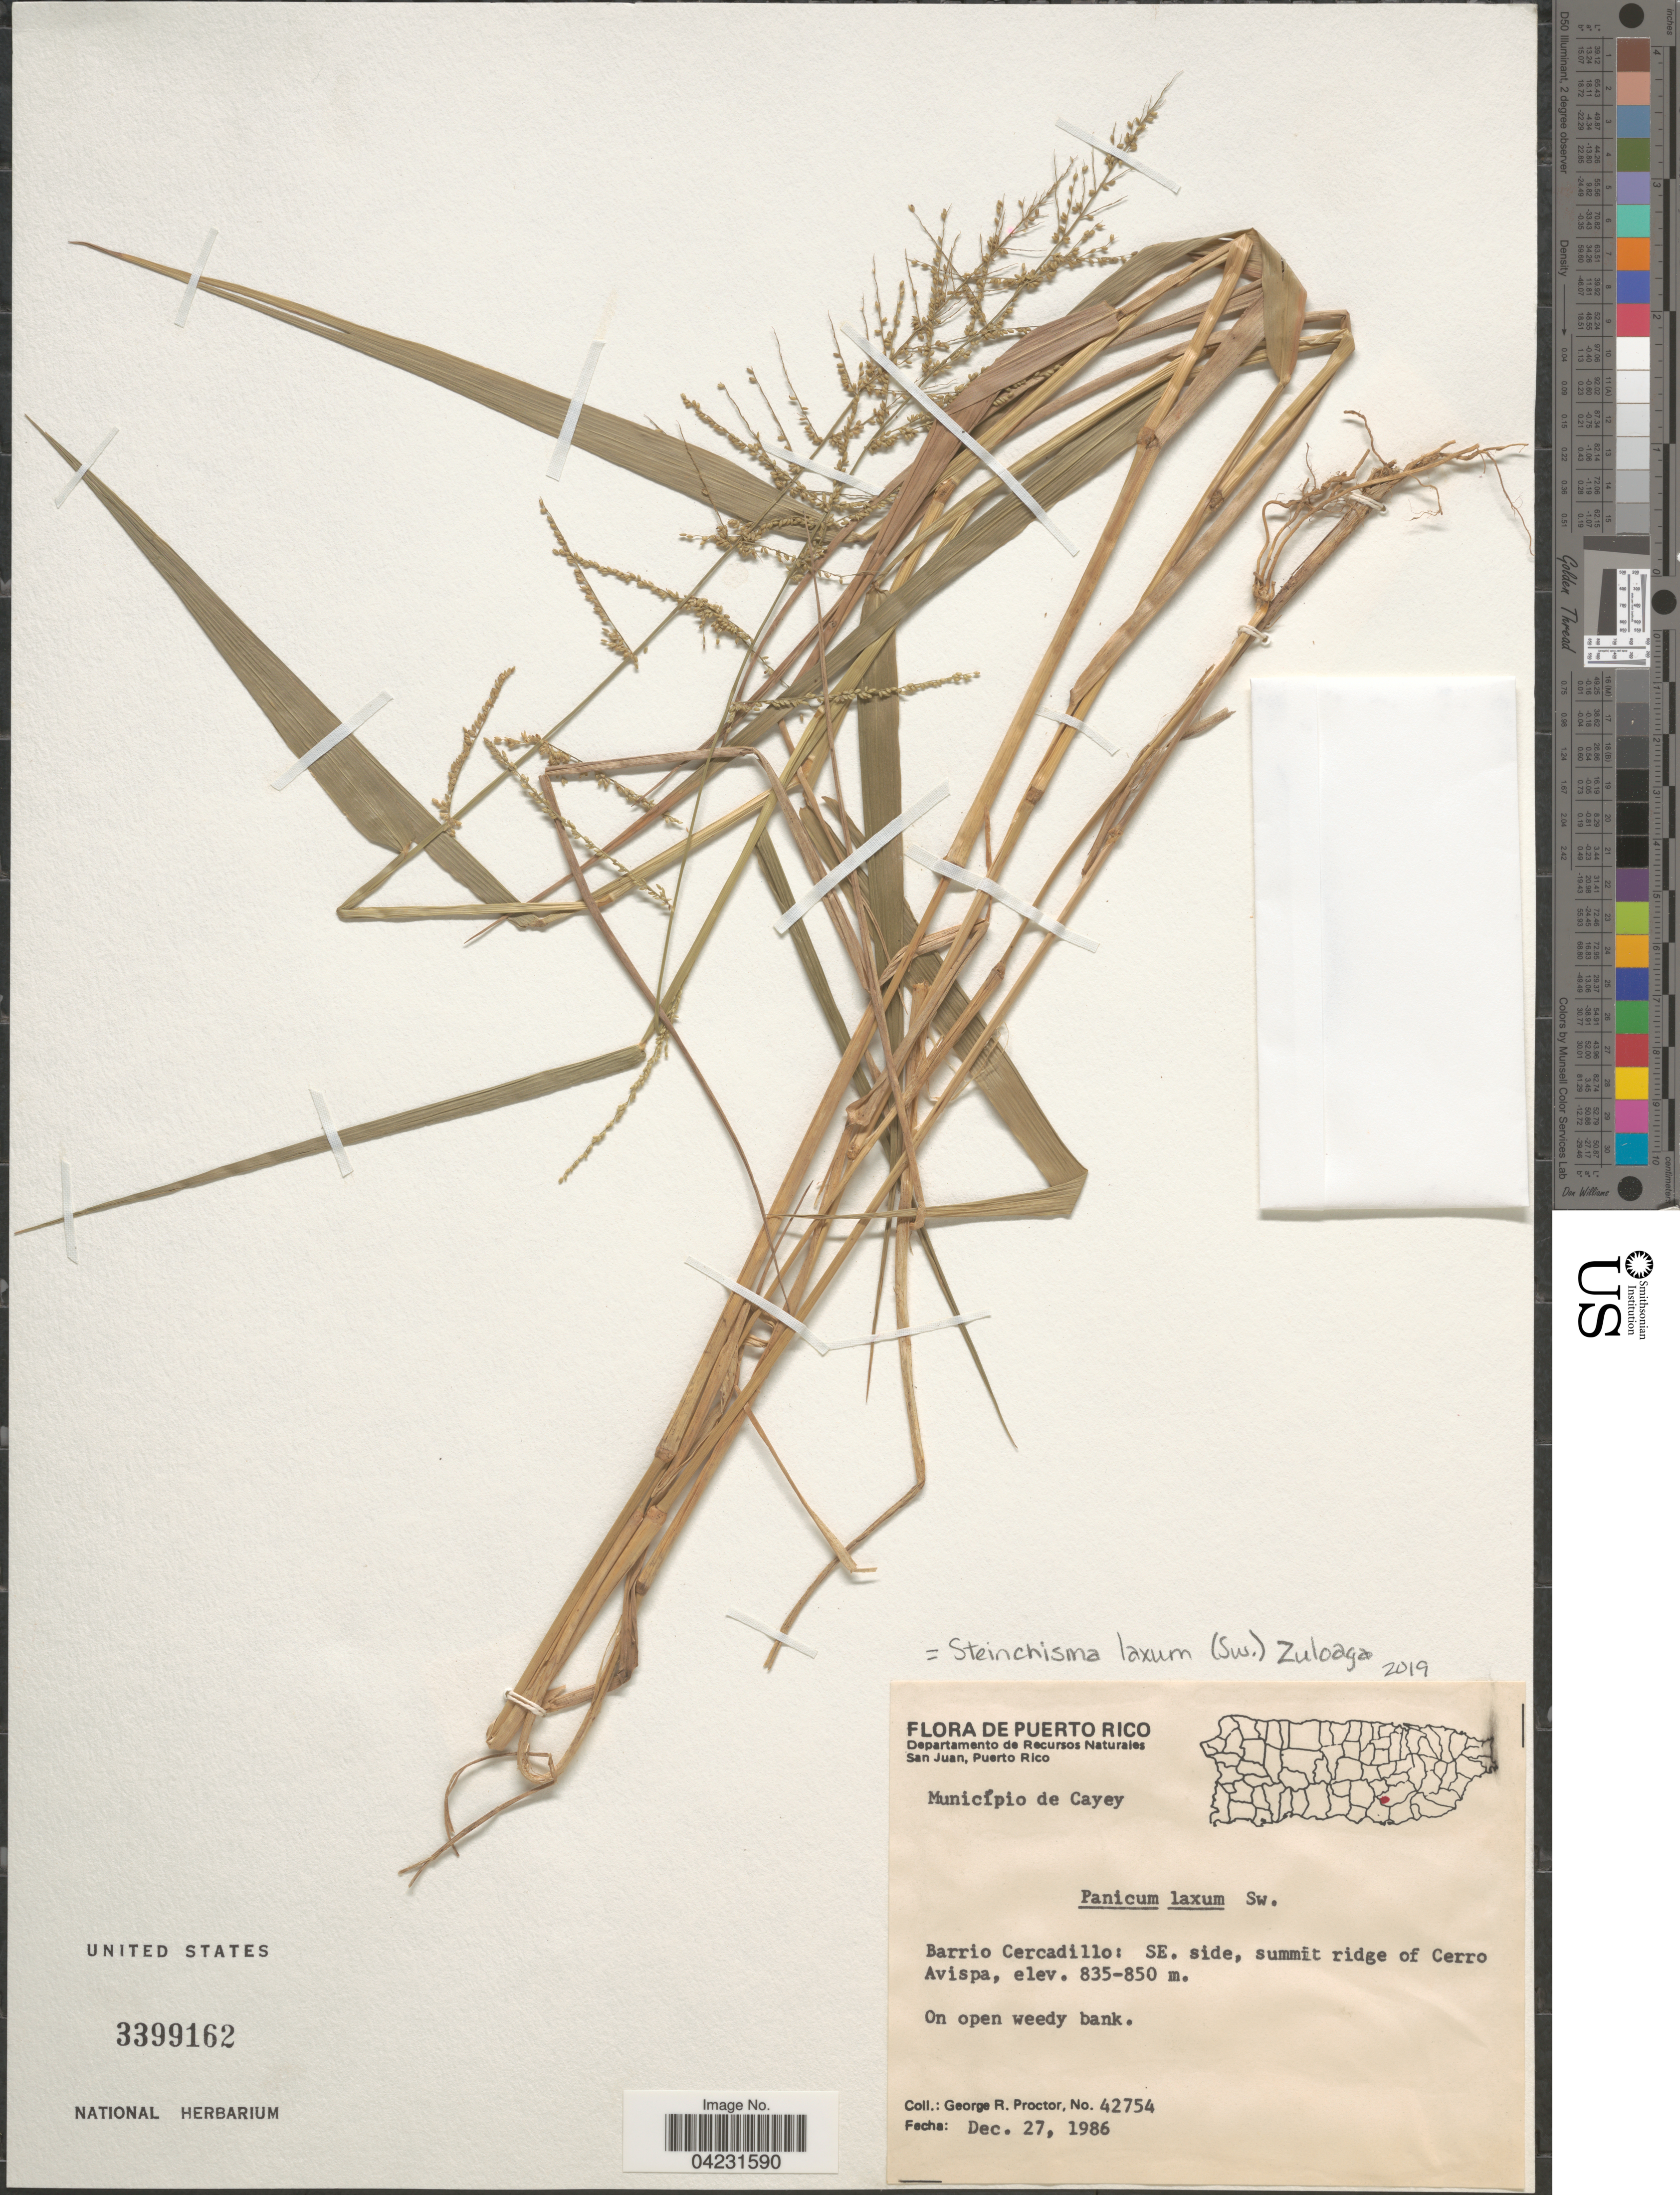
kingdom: Plantae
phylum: Tracheophyta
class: Liliopsida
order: Poales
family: Poaceae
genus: Steinchisma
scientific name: Steinchisma laxum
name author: (Sw.) Zuloaga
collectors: G. R. Proctor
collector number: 42754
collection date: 1986-12-27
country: Puerto Rico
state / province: Çayey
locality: Município de Cayey. Barrio Cercadillo: SE. side, summit ridge of Cerro Avispa, On open weedy bank.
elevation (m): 835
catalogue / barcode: US 3399162